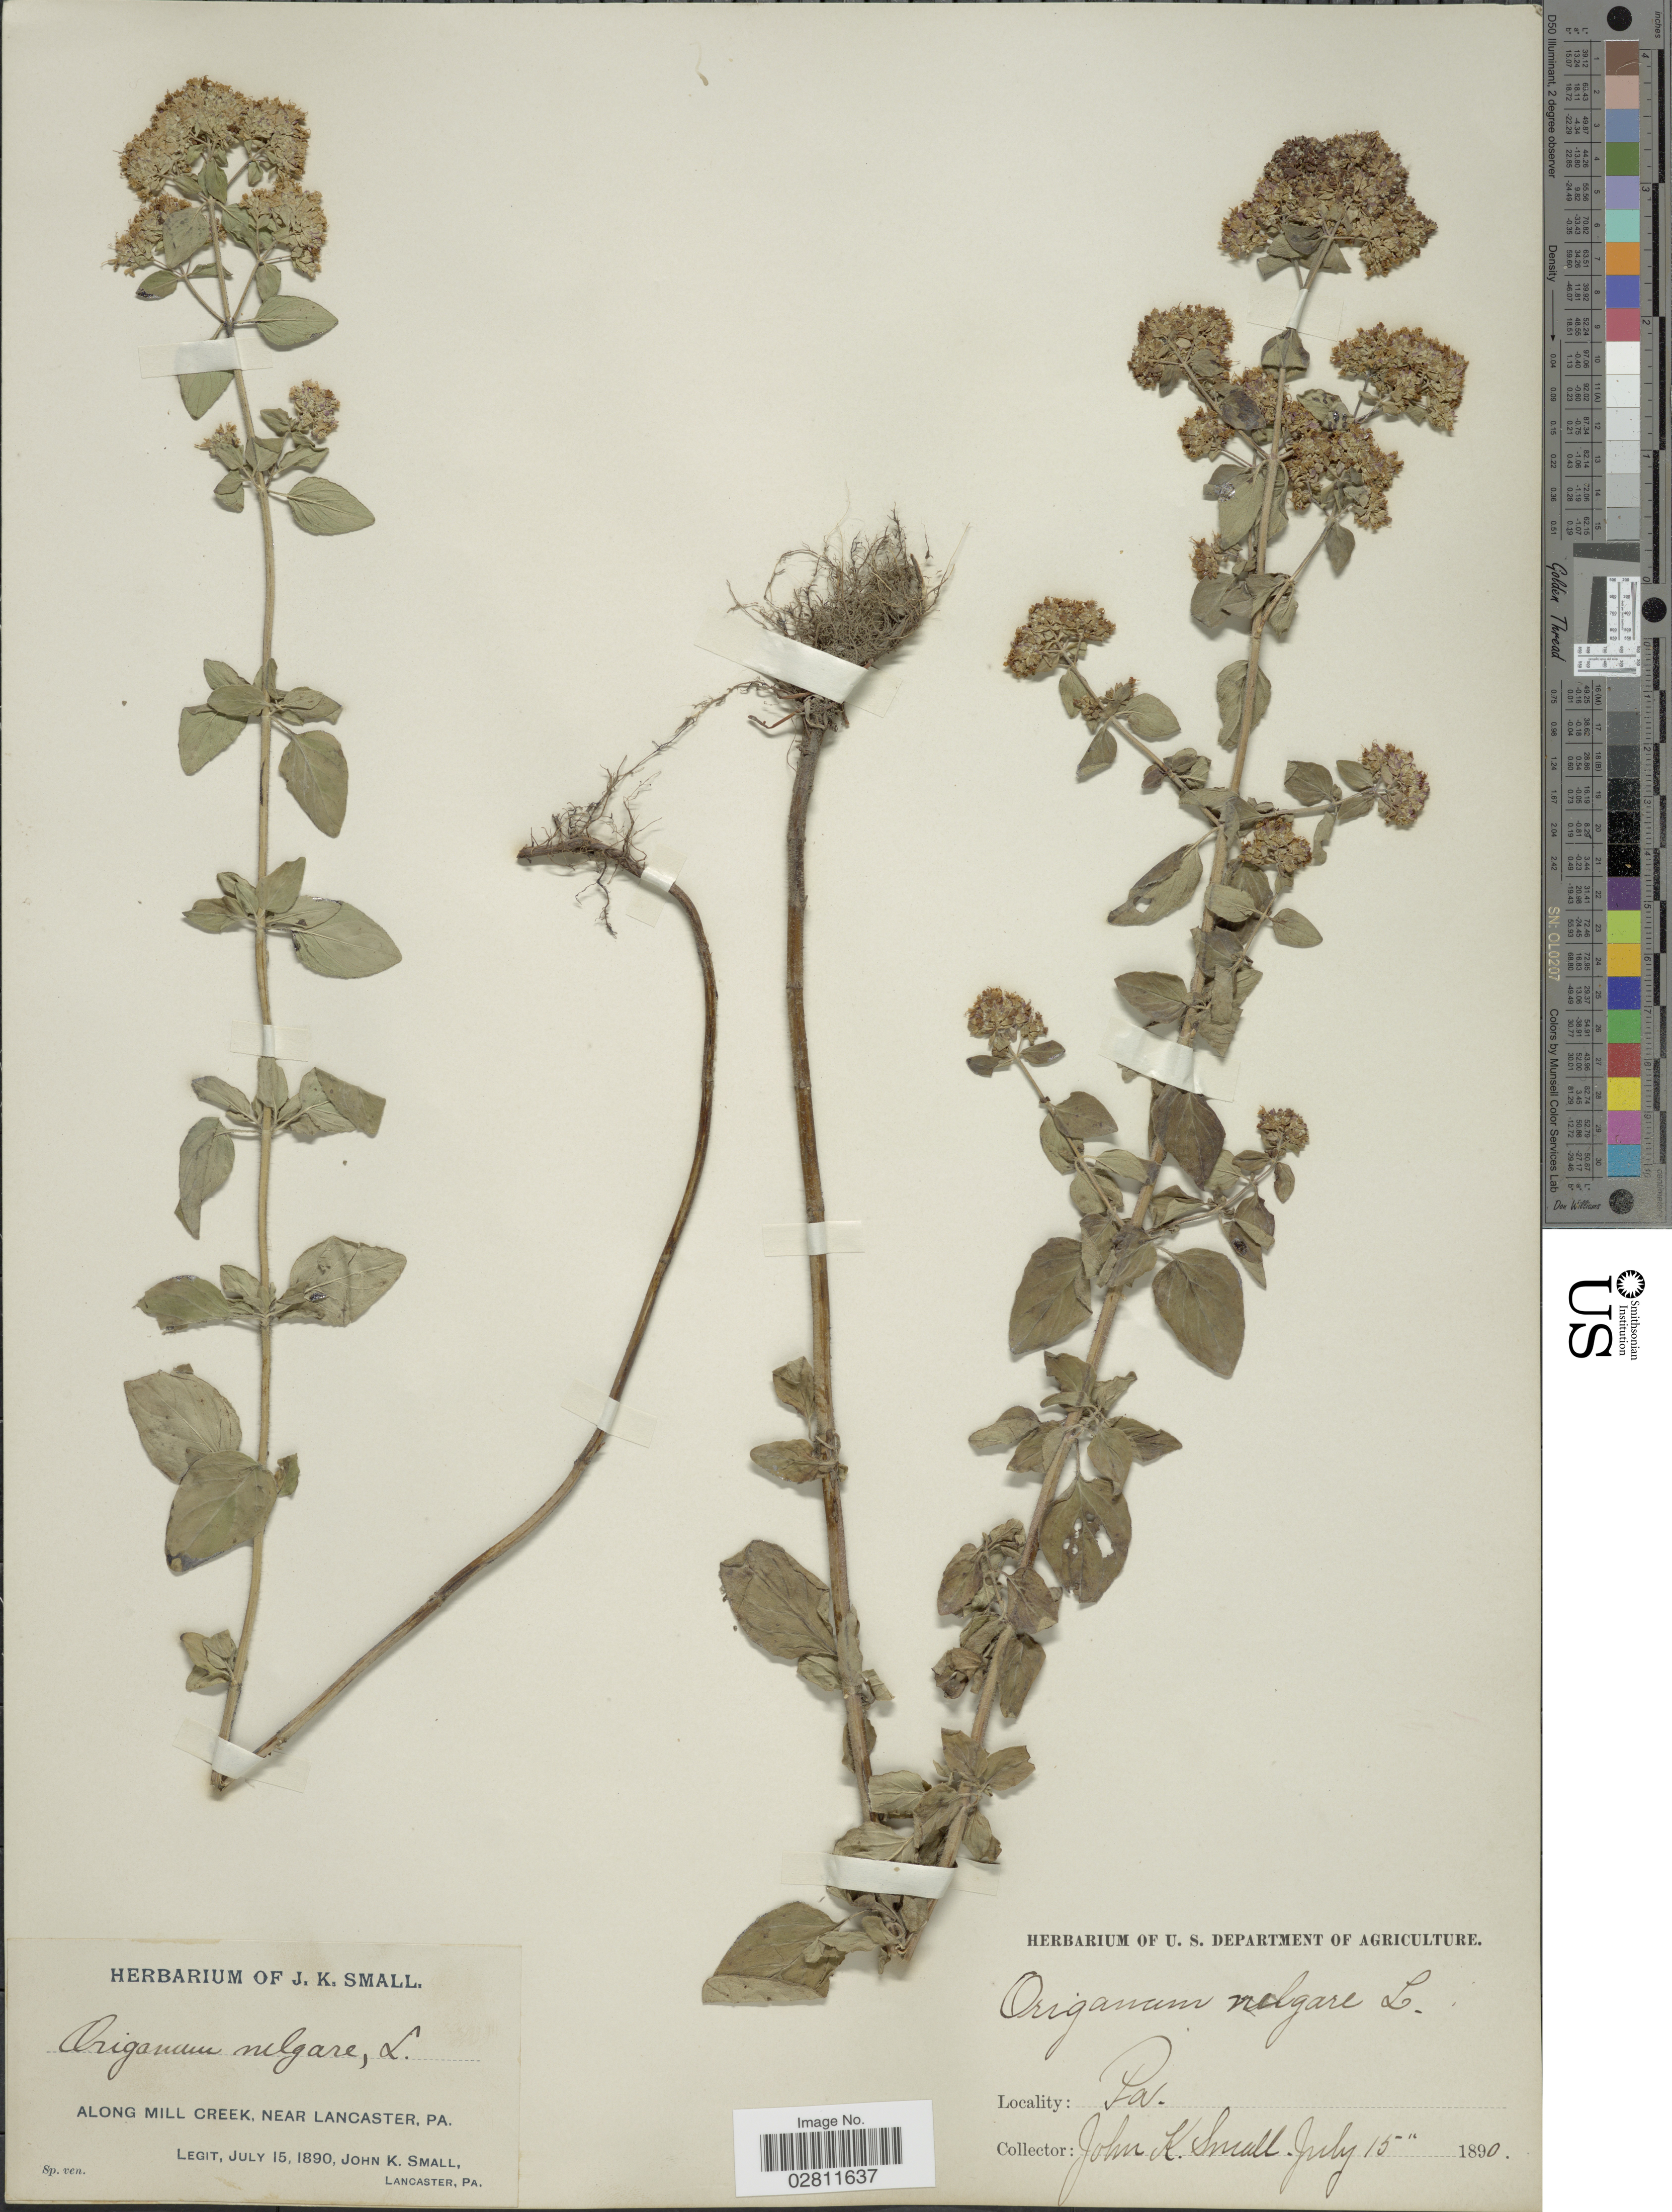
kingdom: Plantae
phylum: Tracheophyta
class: Magnoliopsida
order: Lamiales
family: Lamiaceae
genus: Origanum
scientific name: Origanum vulgare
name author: L.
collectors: J. K. Small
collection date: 1890-07-15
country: United States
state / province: Pennsylvania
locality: Along Mill Creek, near Lancaster.